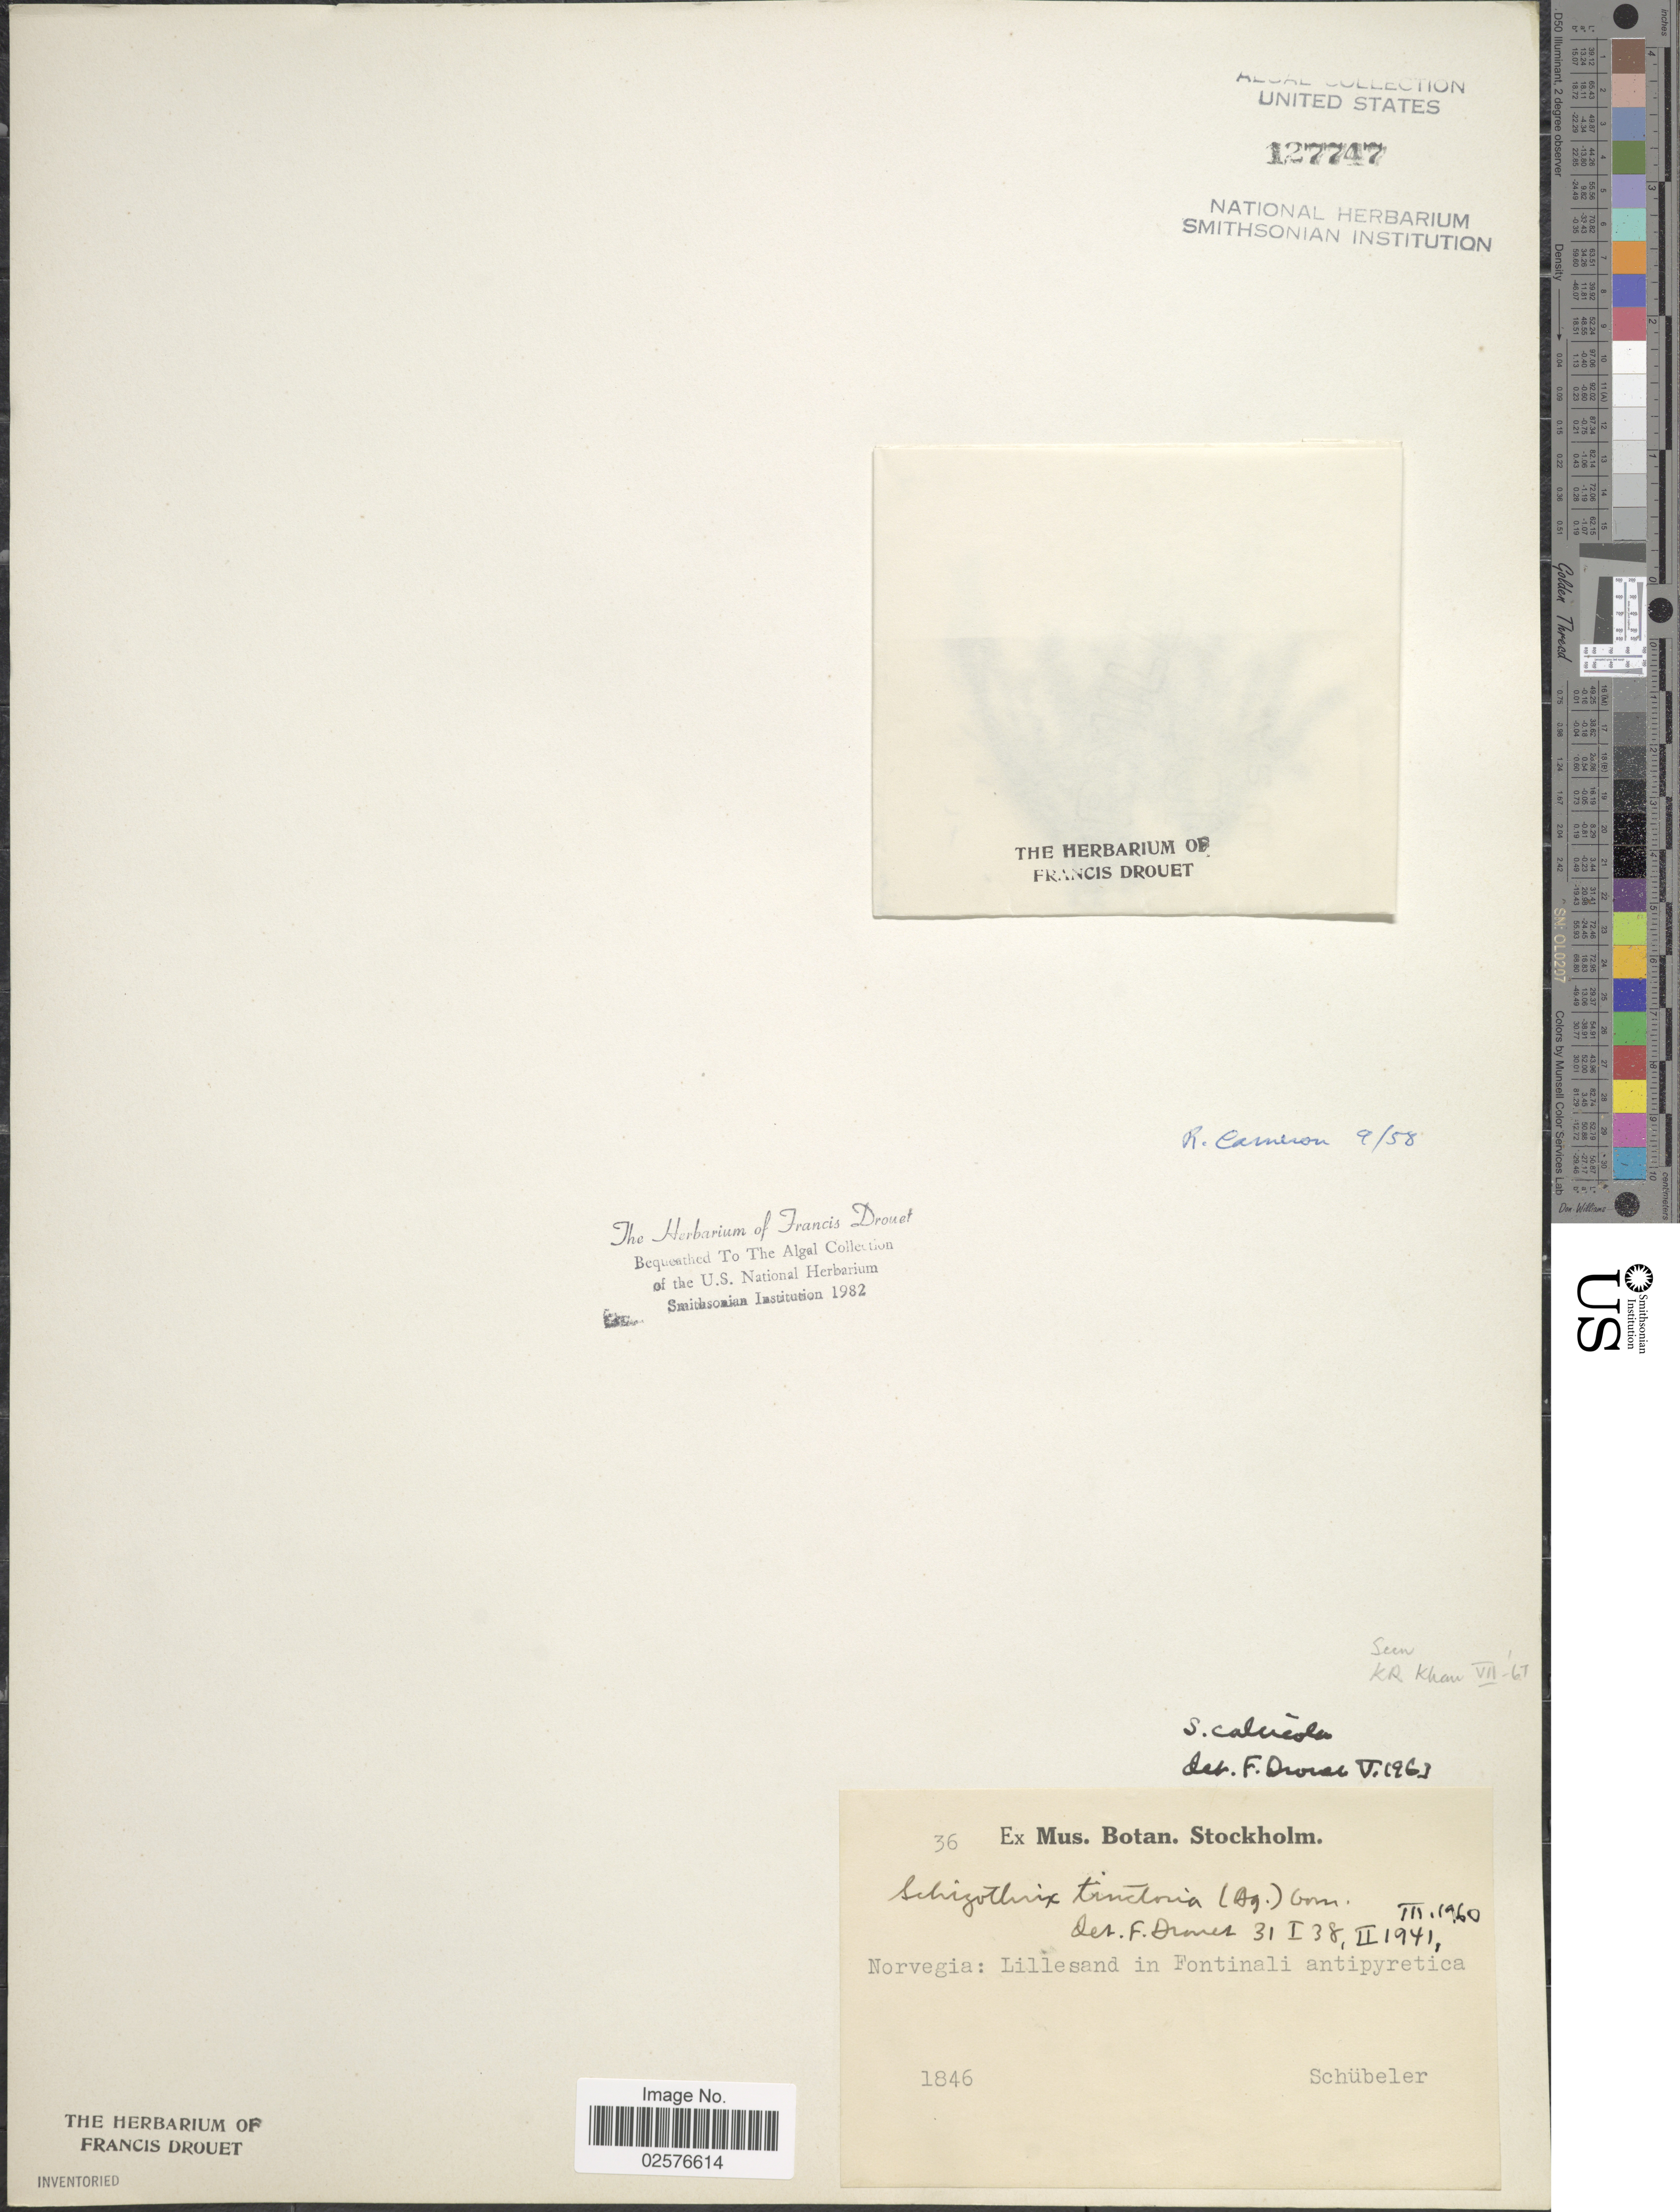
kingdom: Bacteria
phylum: Cyanobacteria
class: Cyanobacteriia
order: Leptolyngbyales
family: Trichocoleusaceae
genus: Schizothrix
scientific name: Schizothrix calcicola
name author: Gomont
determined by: Drouet, F. E.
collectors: G. Schubeler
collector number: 36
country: Norway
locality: Lillesand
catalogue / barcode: US 127747